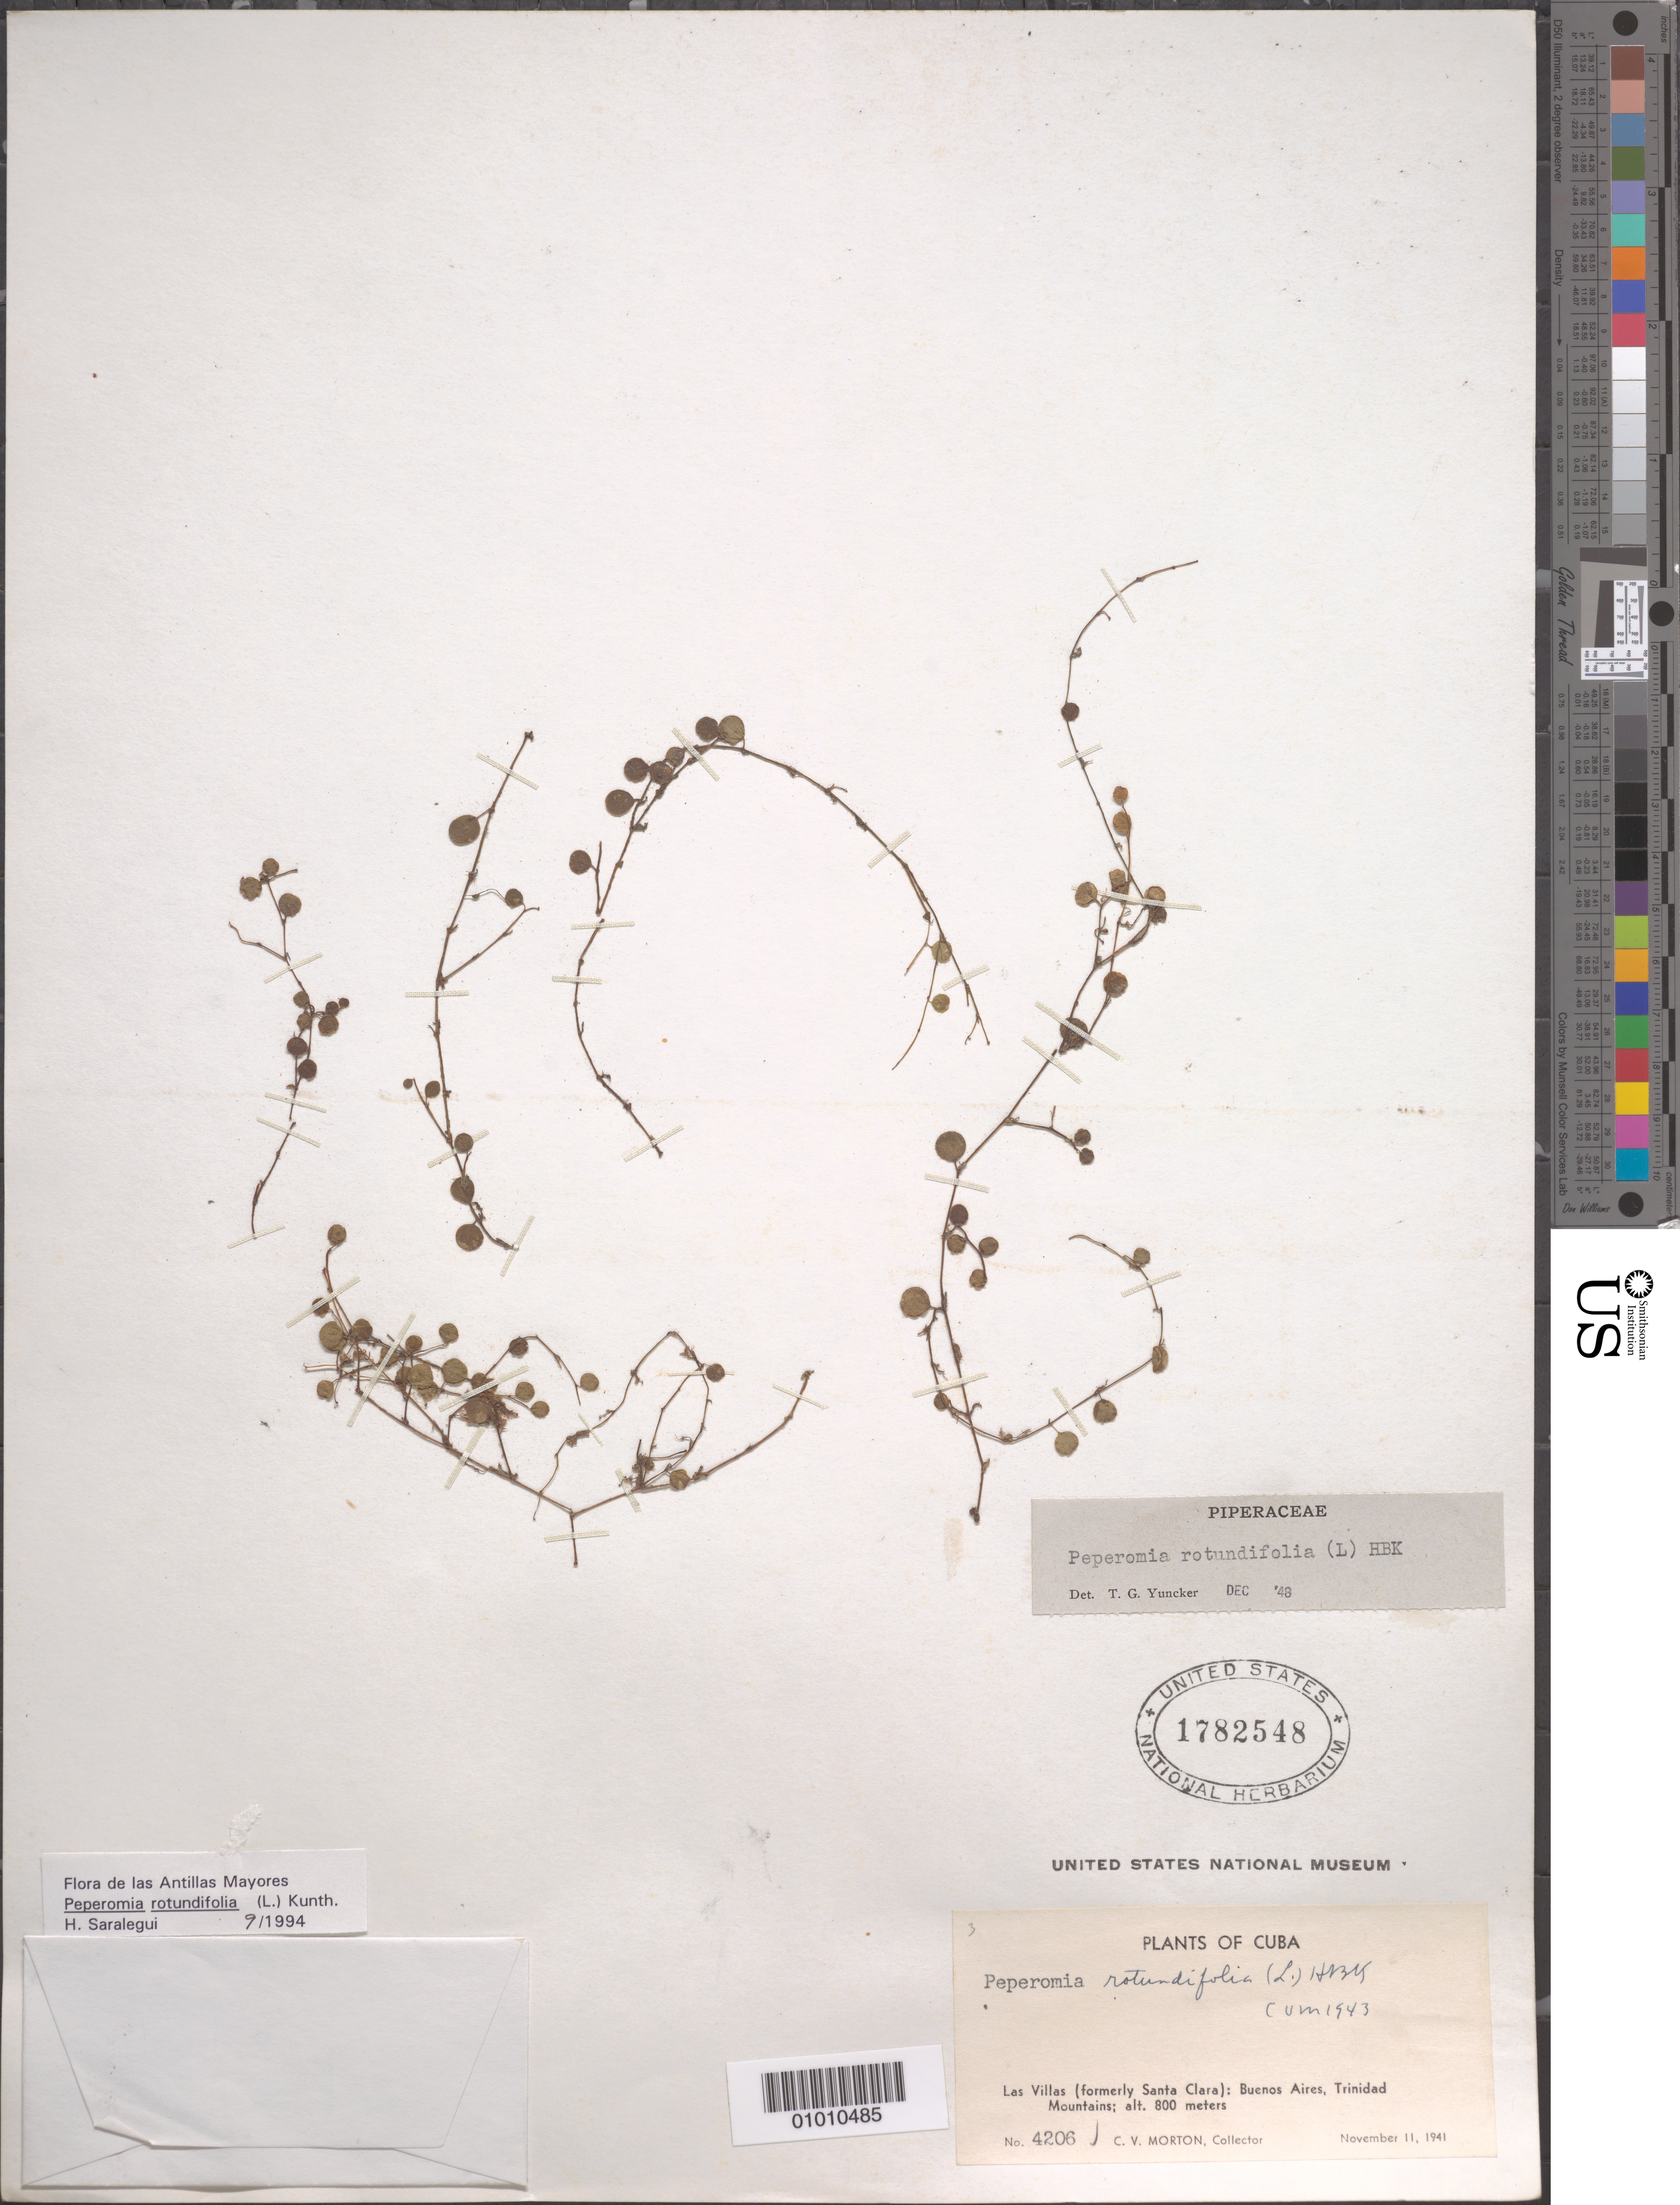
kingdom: Plantae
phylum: Tracheophyta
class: Magnoliopsida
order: Piperales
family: Piperaceae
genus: Peperomia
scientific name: Peperomia rotundifolia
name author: (L.) Kunth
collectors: C. V. Morton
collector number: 4206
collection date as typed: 11 Nov 1941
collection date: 1941-11-11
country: Cuba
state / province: Las Villas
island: Cuba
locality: Las Villas (formerly Santa Clara): Buenos Aires, Trinidad Mts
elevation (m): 800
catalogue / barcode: US 1782548